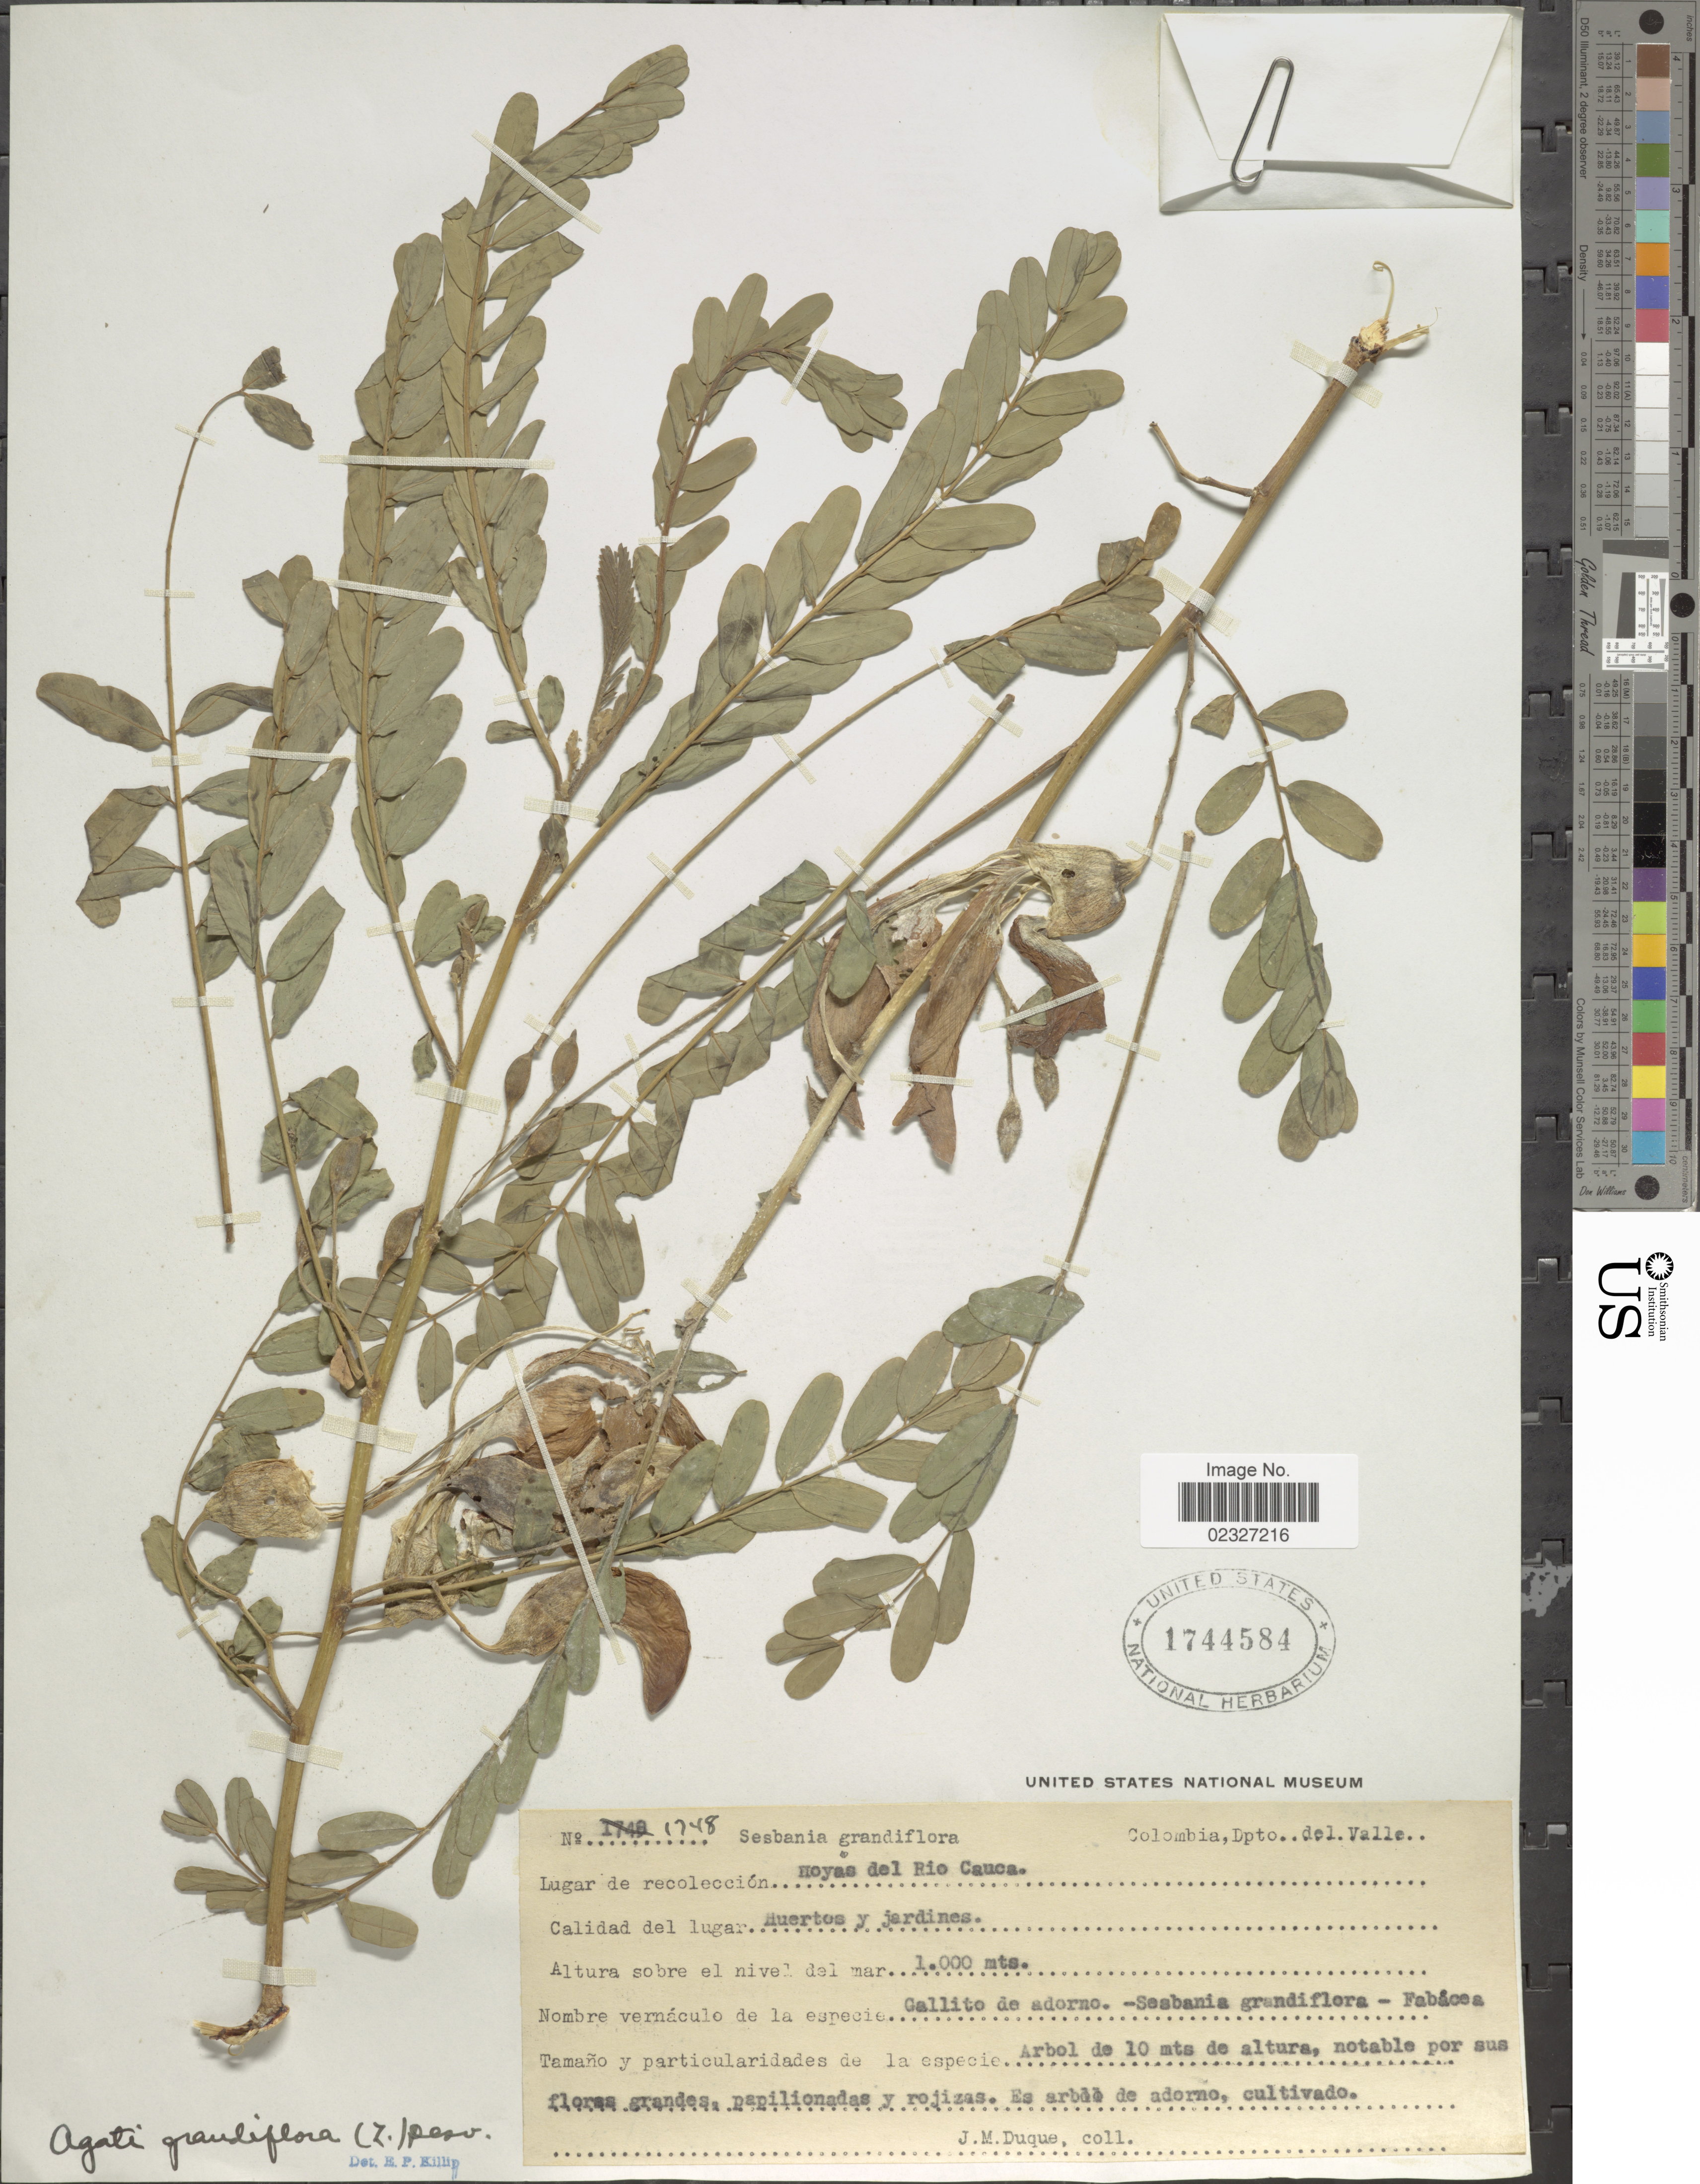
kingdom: Plantae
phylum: Tracheophyta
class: Magnoliopsida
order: Fabales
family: Fabaceae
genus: Sesbania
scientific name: Sesbania grandiflora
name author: (L.) Poir.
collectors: J. Duque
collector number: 1748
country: Colombia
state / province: Valle del Cauca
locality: Dpto del Valle, Hoyas del Rio Cauca, Huertos y jardines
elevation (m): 1000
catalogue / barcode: US 174458